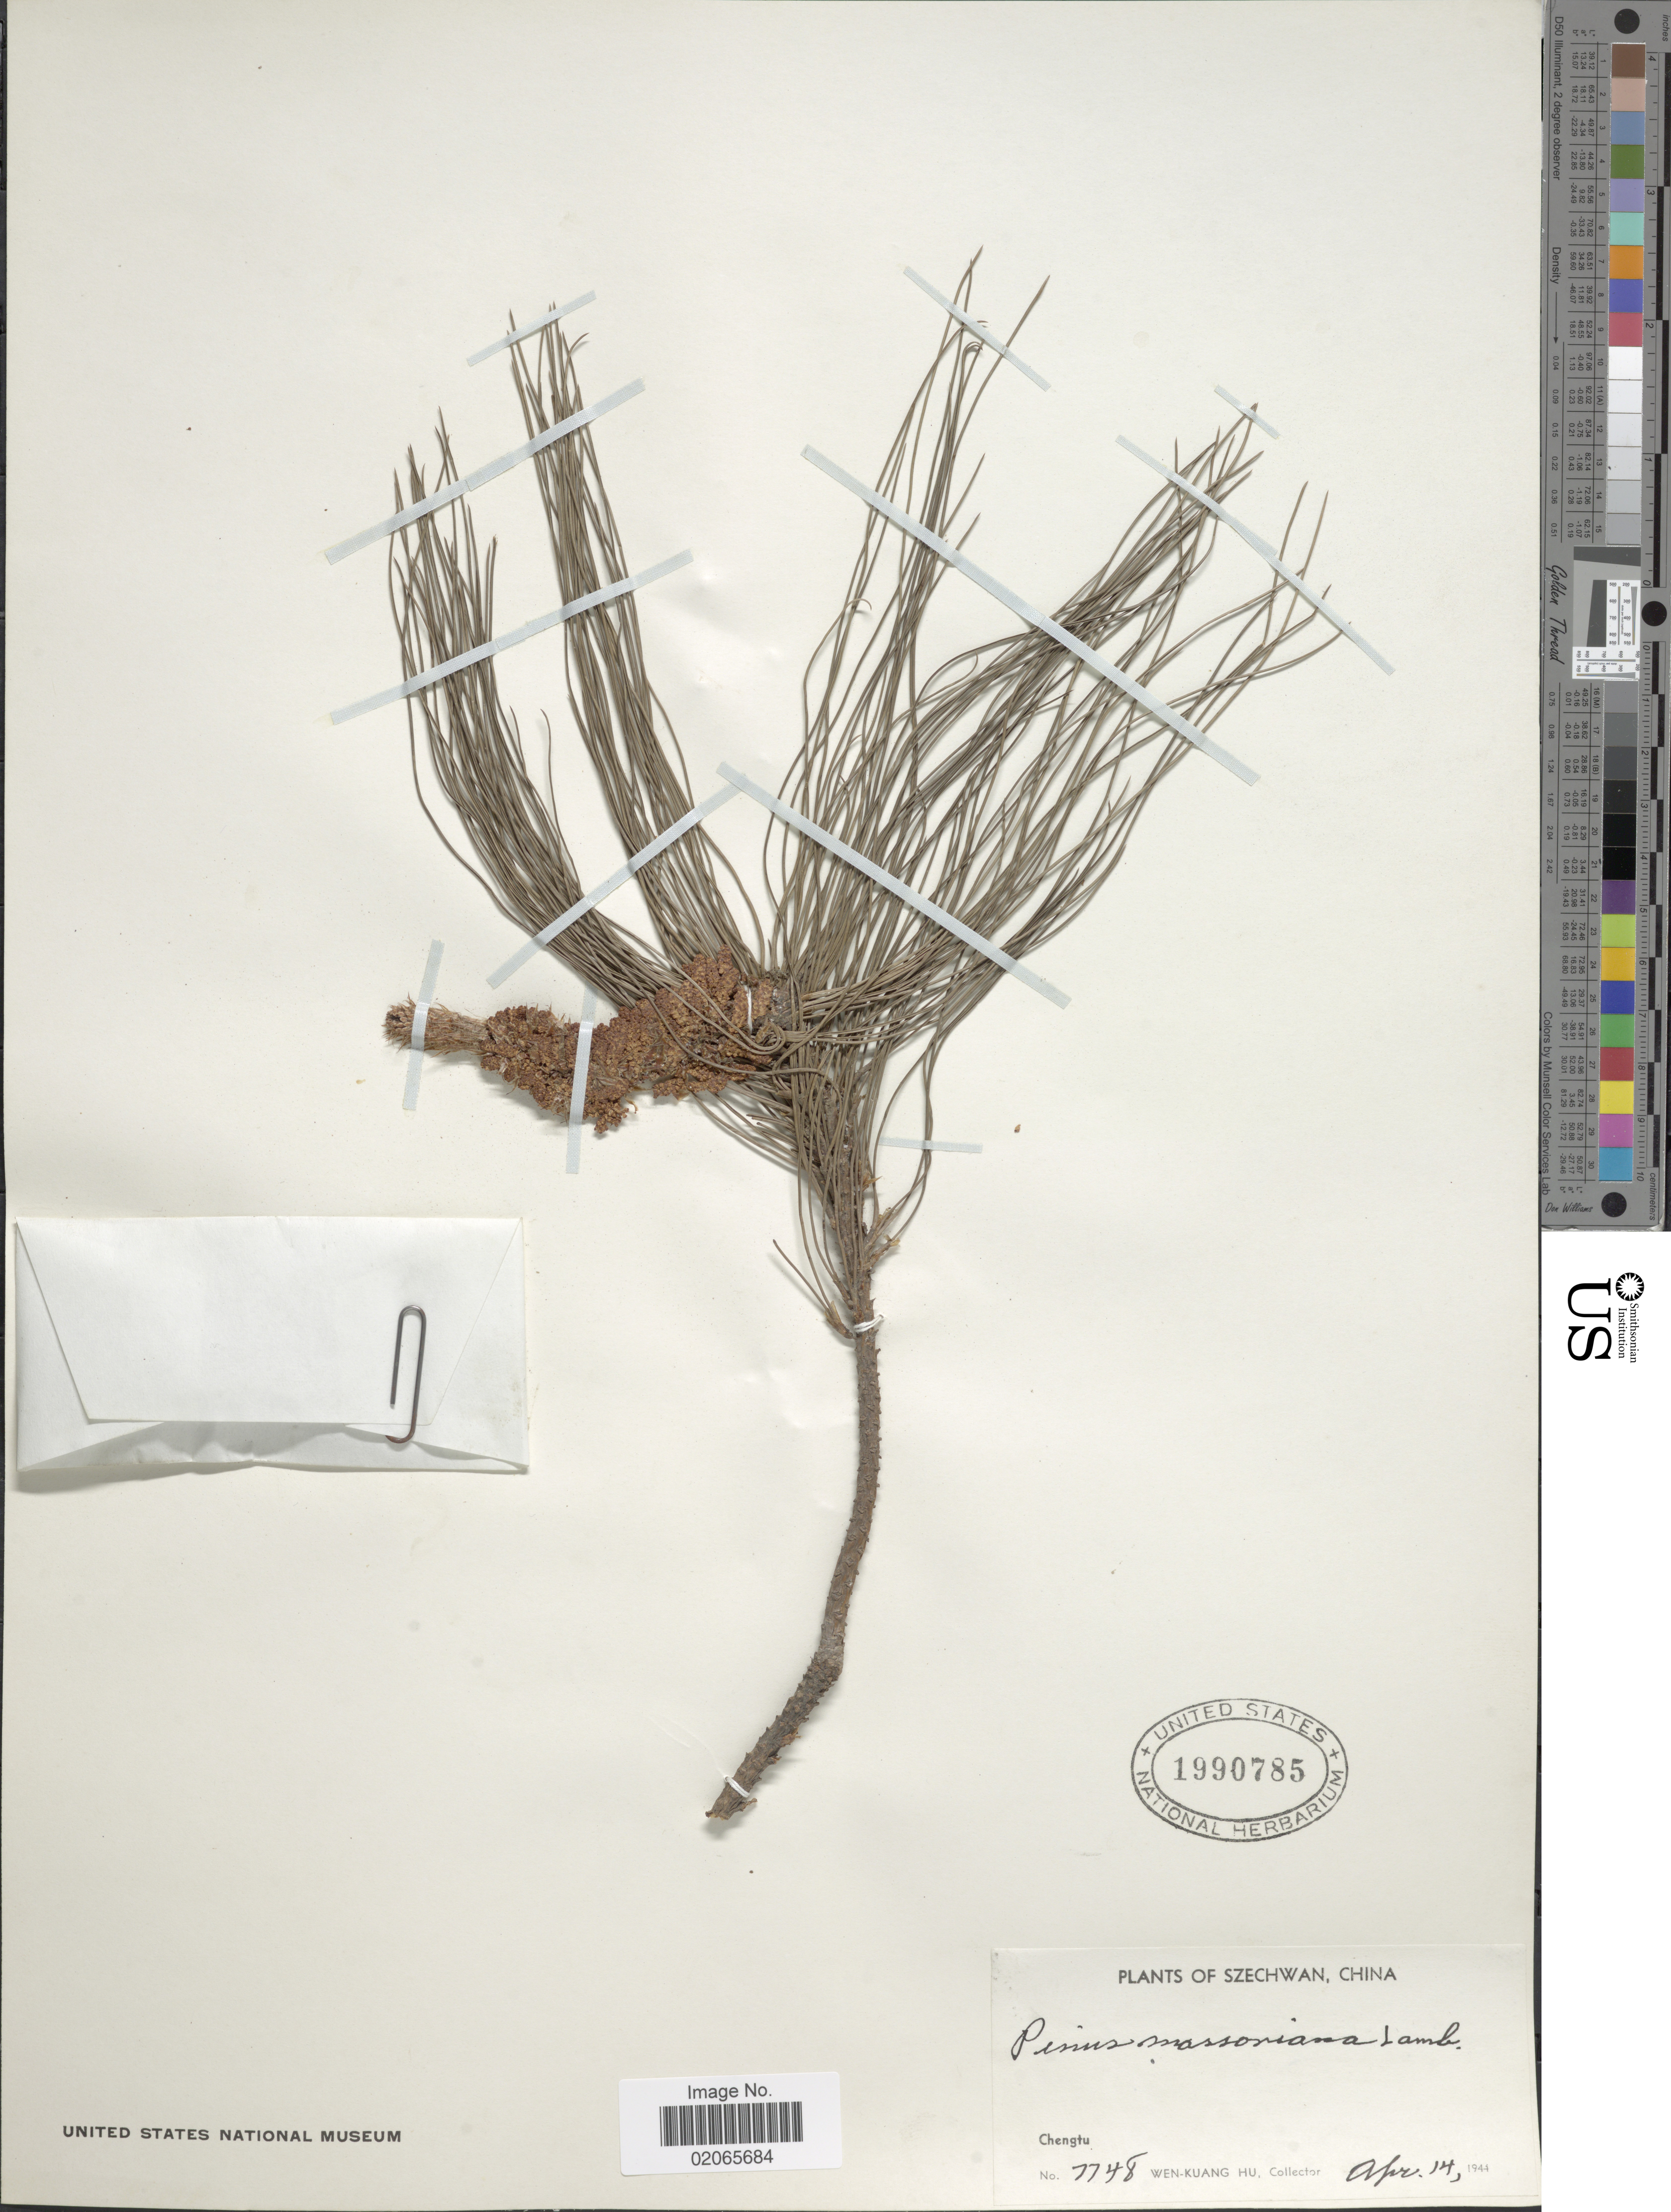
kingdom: Plantae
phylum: Tracheophyta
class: Pinopsida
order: Pinales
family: Pinaceae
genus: Pinus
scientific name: Pinus massoniana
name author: D. Don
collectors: W. K. Hu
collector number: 7748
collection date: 1944-04-14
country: China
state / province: Sichuan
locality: Szechwan, China, Chengtu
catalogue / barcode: US 1990785